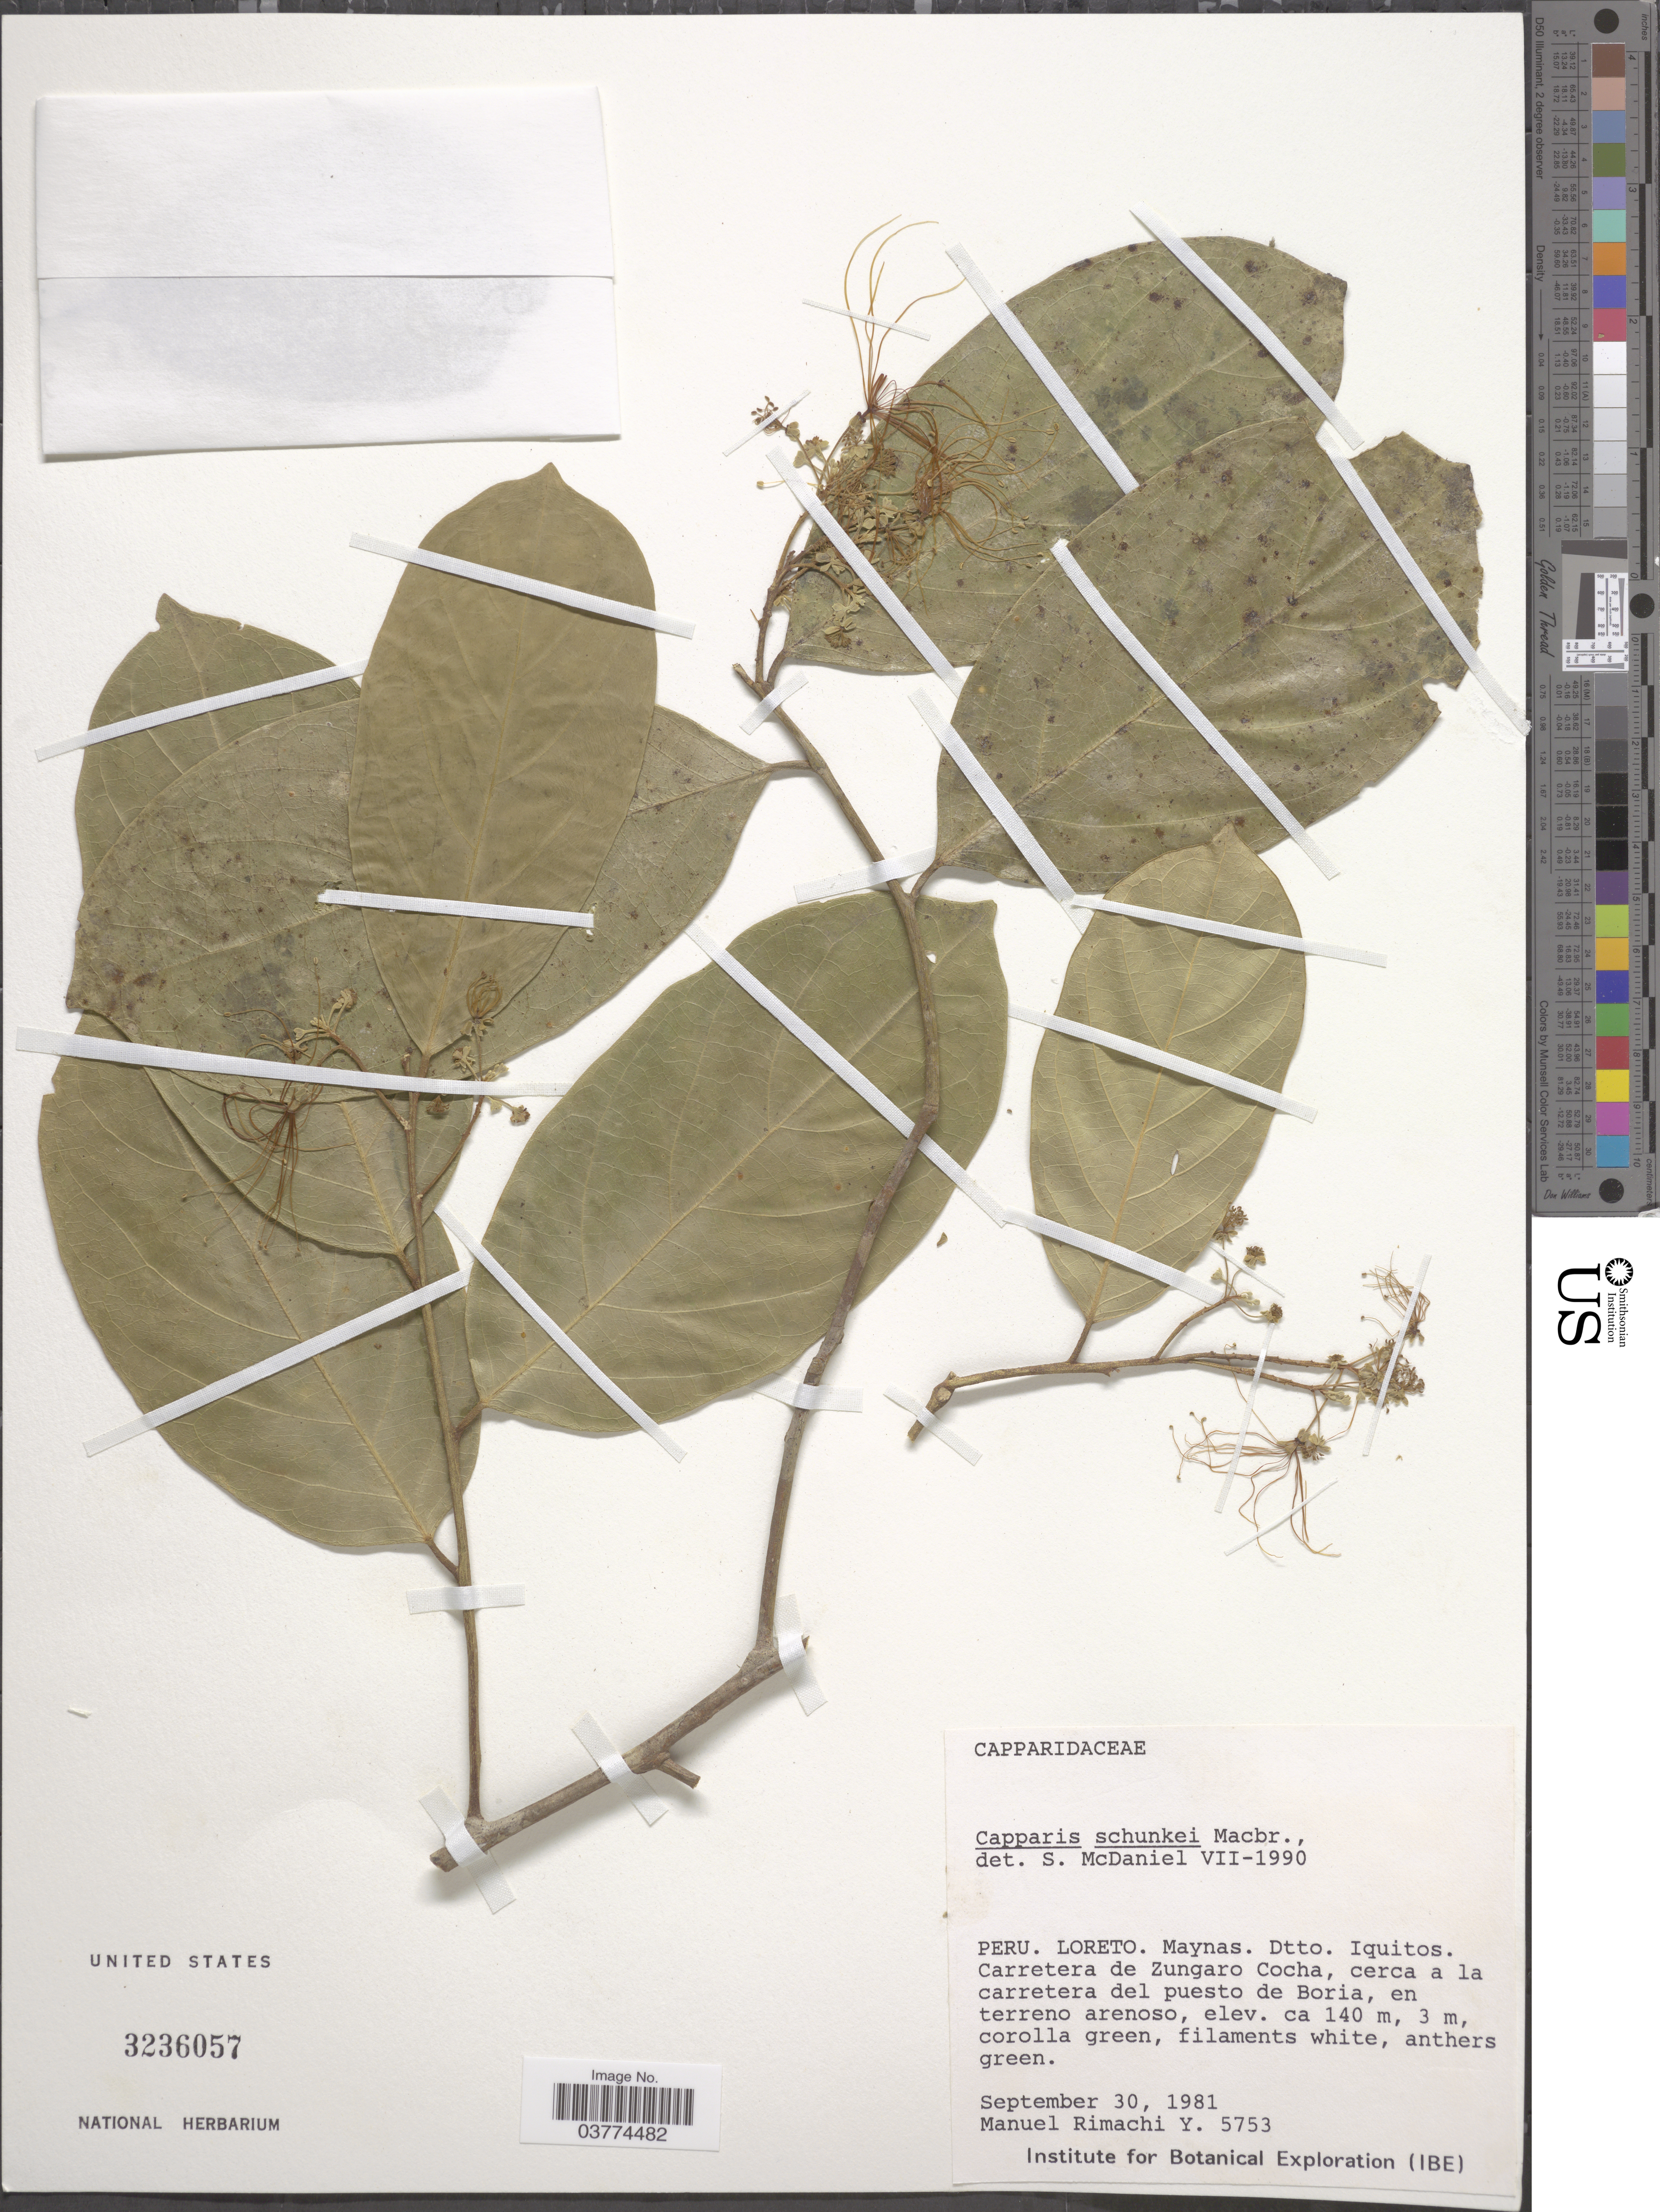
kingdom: Plantae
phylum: Tracheophyta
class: Magnoliopsida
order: Brassicales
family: Capparaceae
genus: Preslianthus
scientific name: Preslianthus pittieri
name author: (Standl.) Cornejo & Iltis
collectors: M. Rimachi Y.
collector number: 5753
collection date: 1981-09-30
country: Peru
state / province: Loreto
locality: Maynas. Dtto. Iquitos. Carretera de Zungaro Cocha, cerca a la carretera del puesto de Boria, en terreno arenoso.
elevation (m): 140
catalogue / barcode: US 3236057